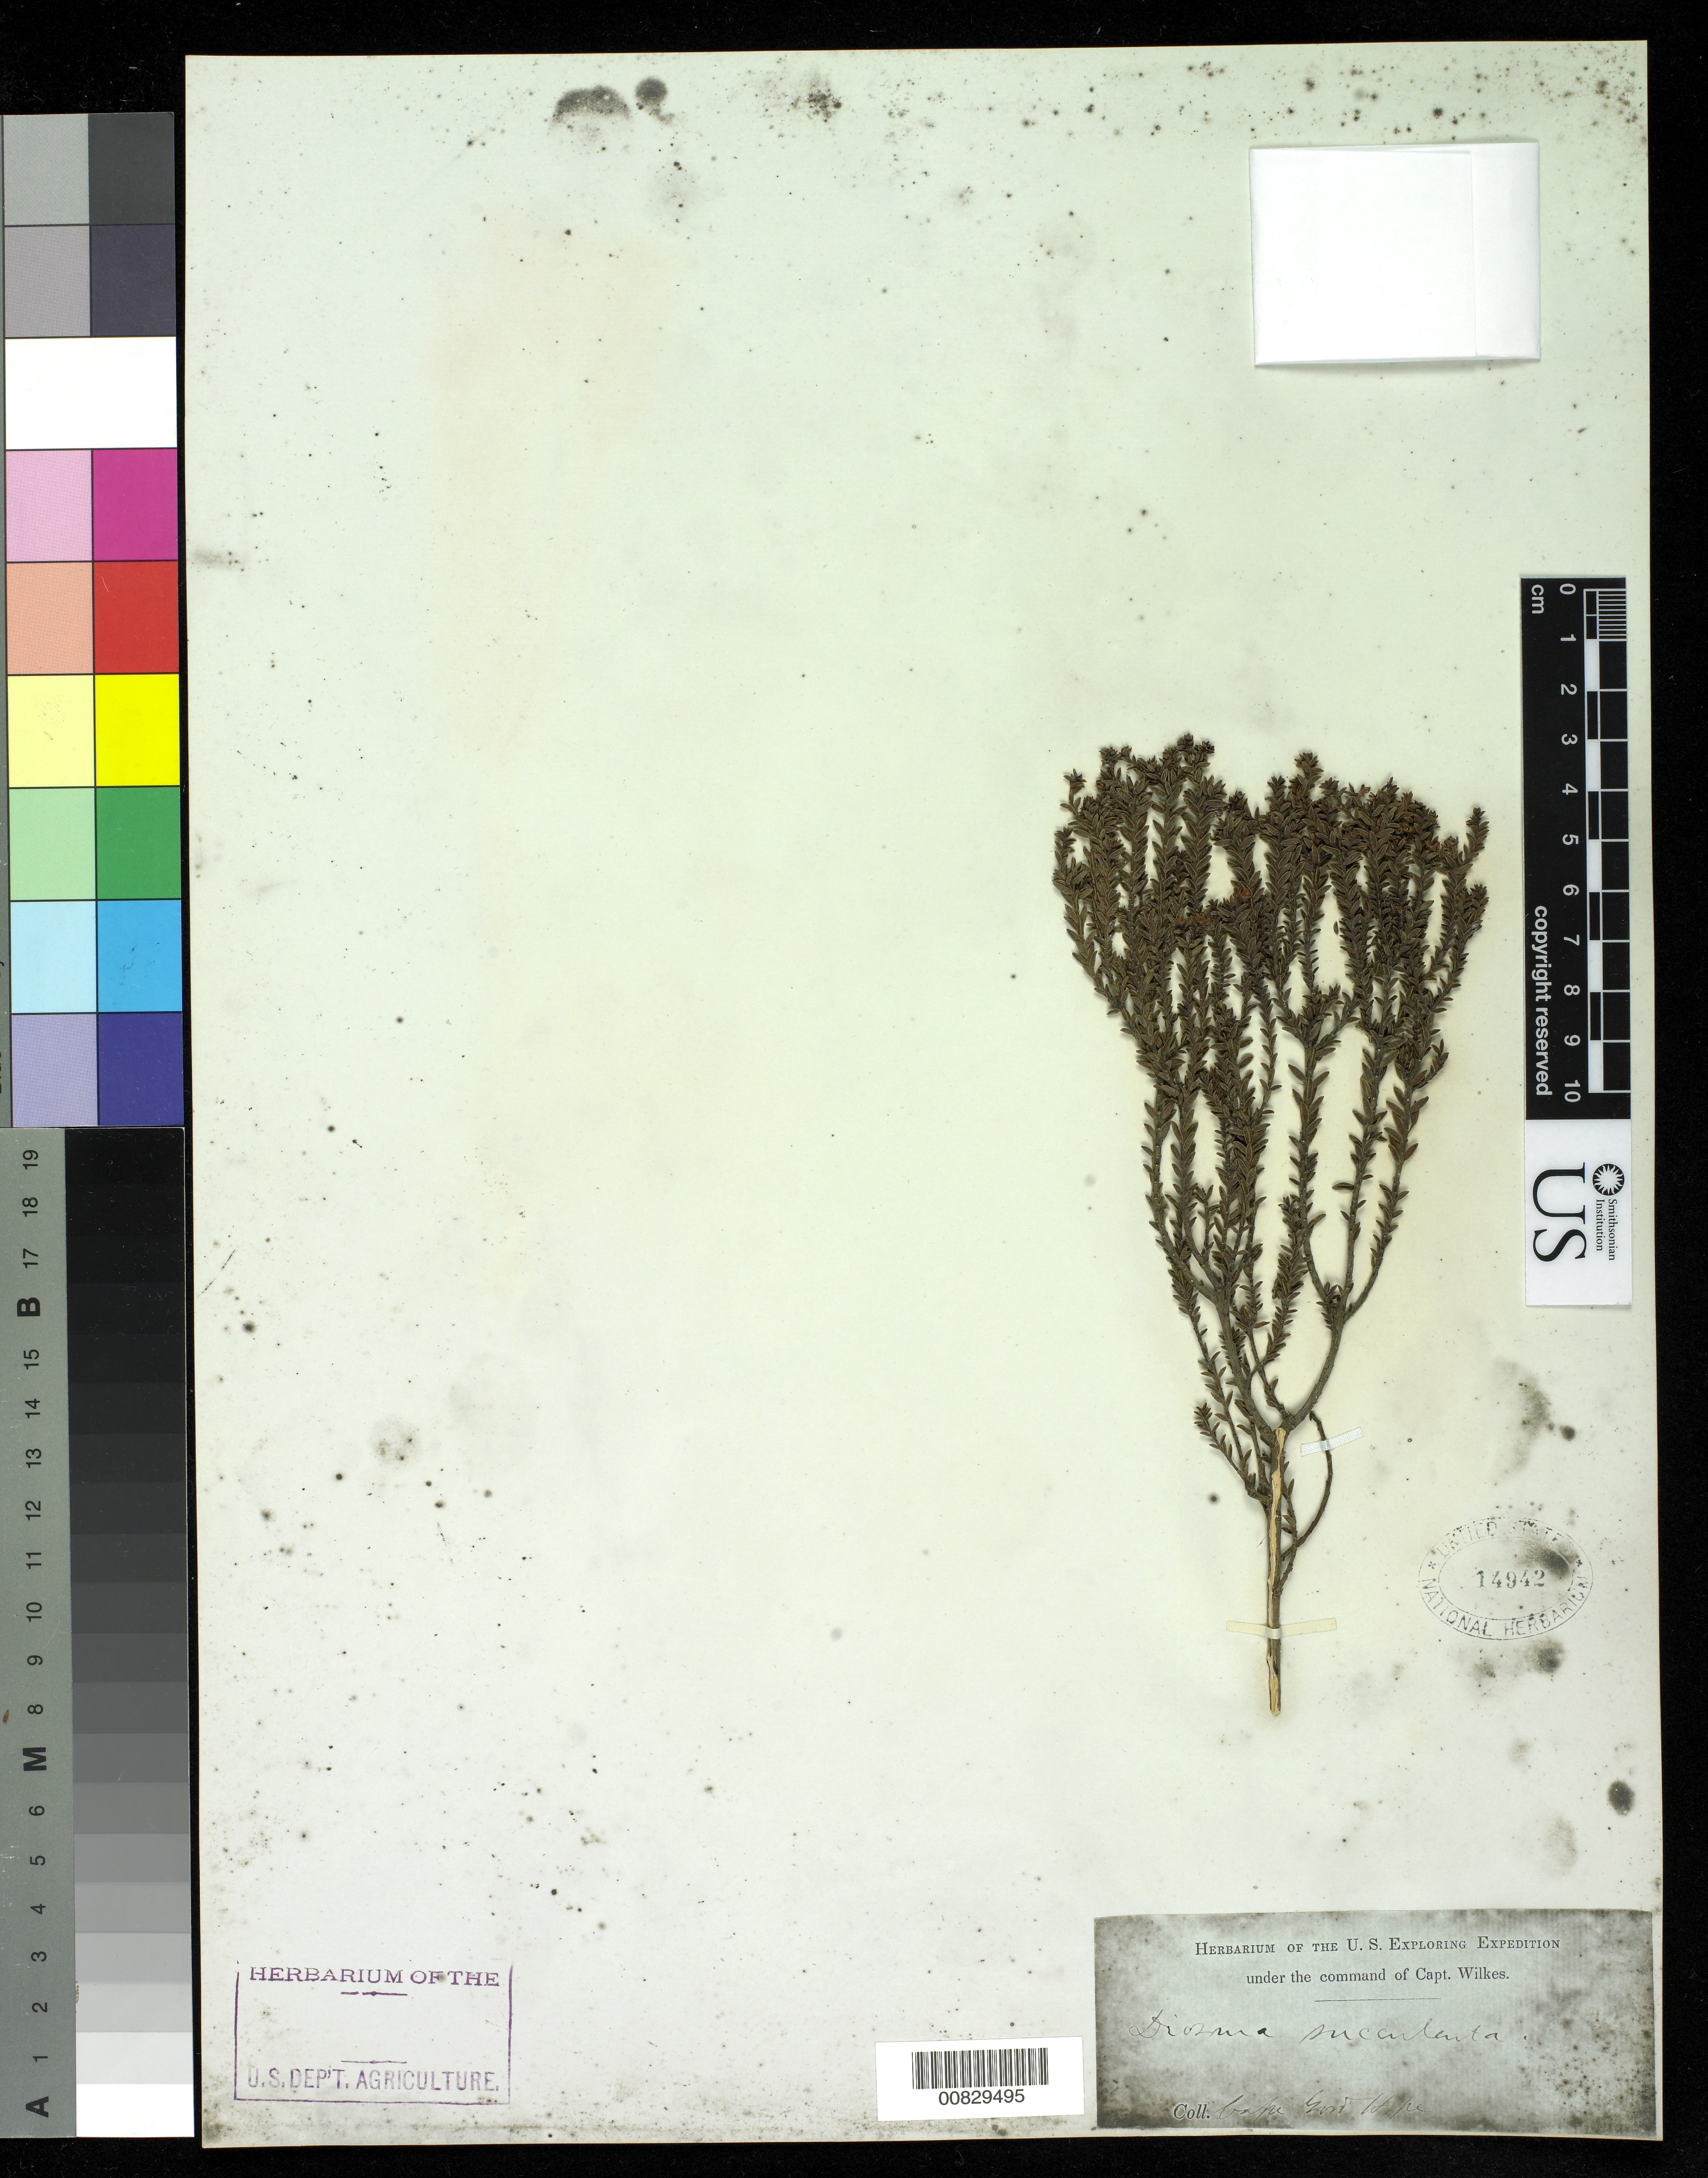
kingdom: Plantae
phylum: Tracheophyta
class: Magnoliopsida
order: Sapindales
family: Rutaceae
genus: Diosma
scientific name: Diosma succulenta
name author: P.J. Bergius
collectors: Wilkes Explor. Exped.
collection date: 1838/1842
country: South Africa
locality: Cape of Good Hope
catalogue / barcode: US 14942